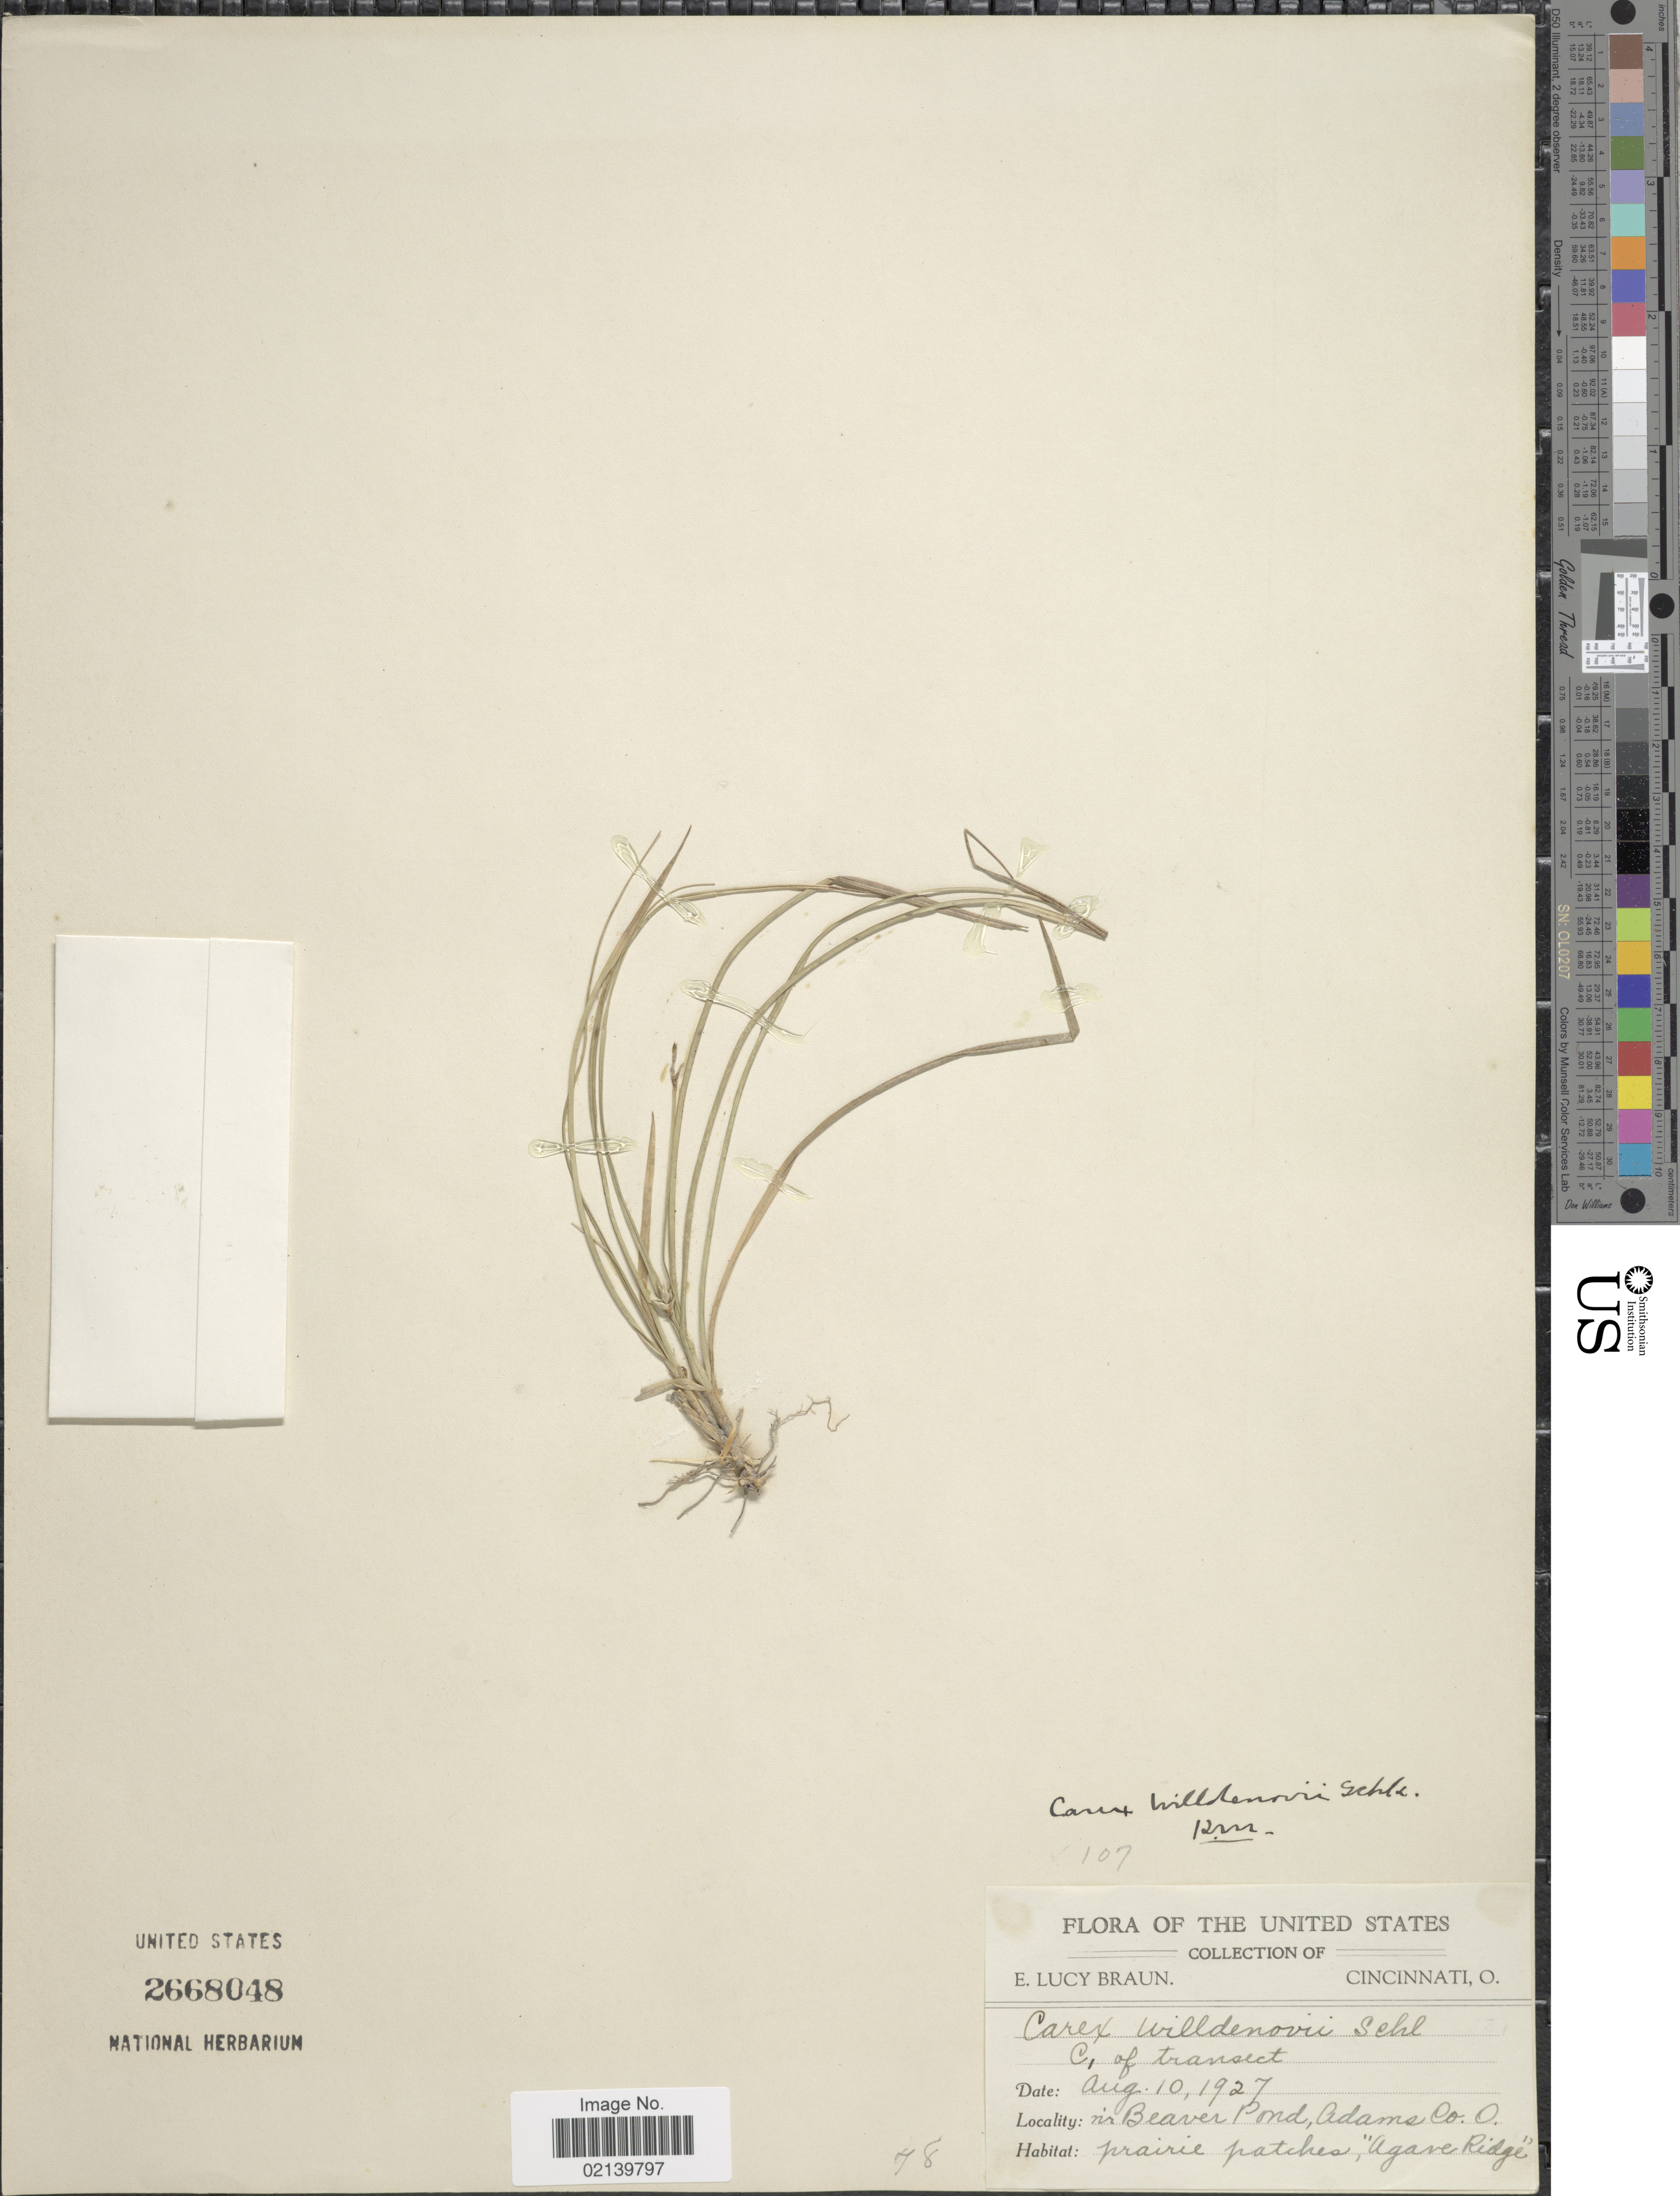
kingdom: Plantae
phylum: Tracheophyta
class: Liliopsida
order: Poales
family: Cyperaceae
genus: Carex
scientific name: Carex willdenowii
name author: Willd.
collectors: E. L. Braun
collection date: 1927-08-10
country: United States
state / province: Ohio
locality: Nr Beaver Pond, Adams Co. O.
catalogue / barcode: US 2668048